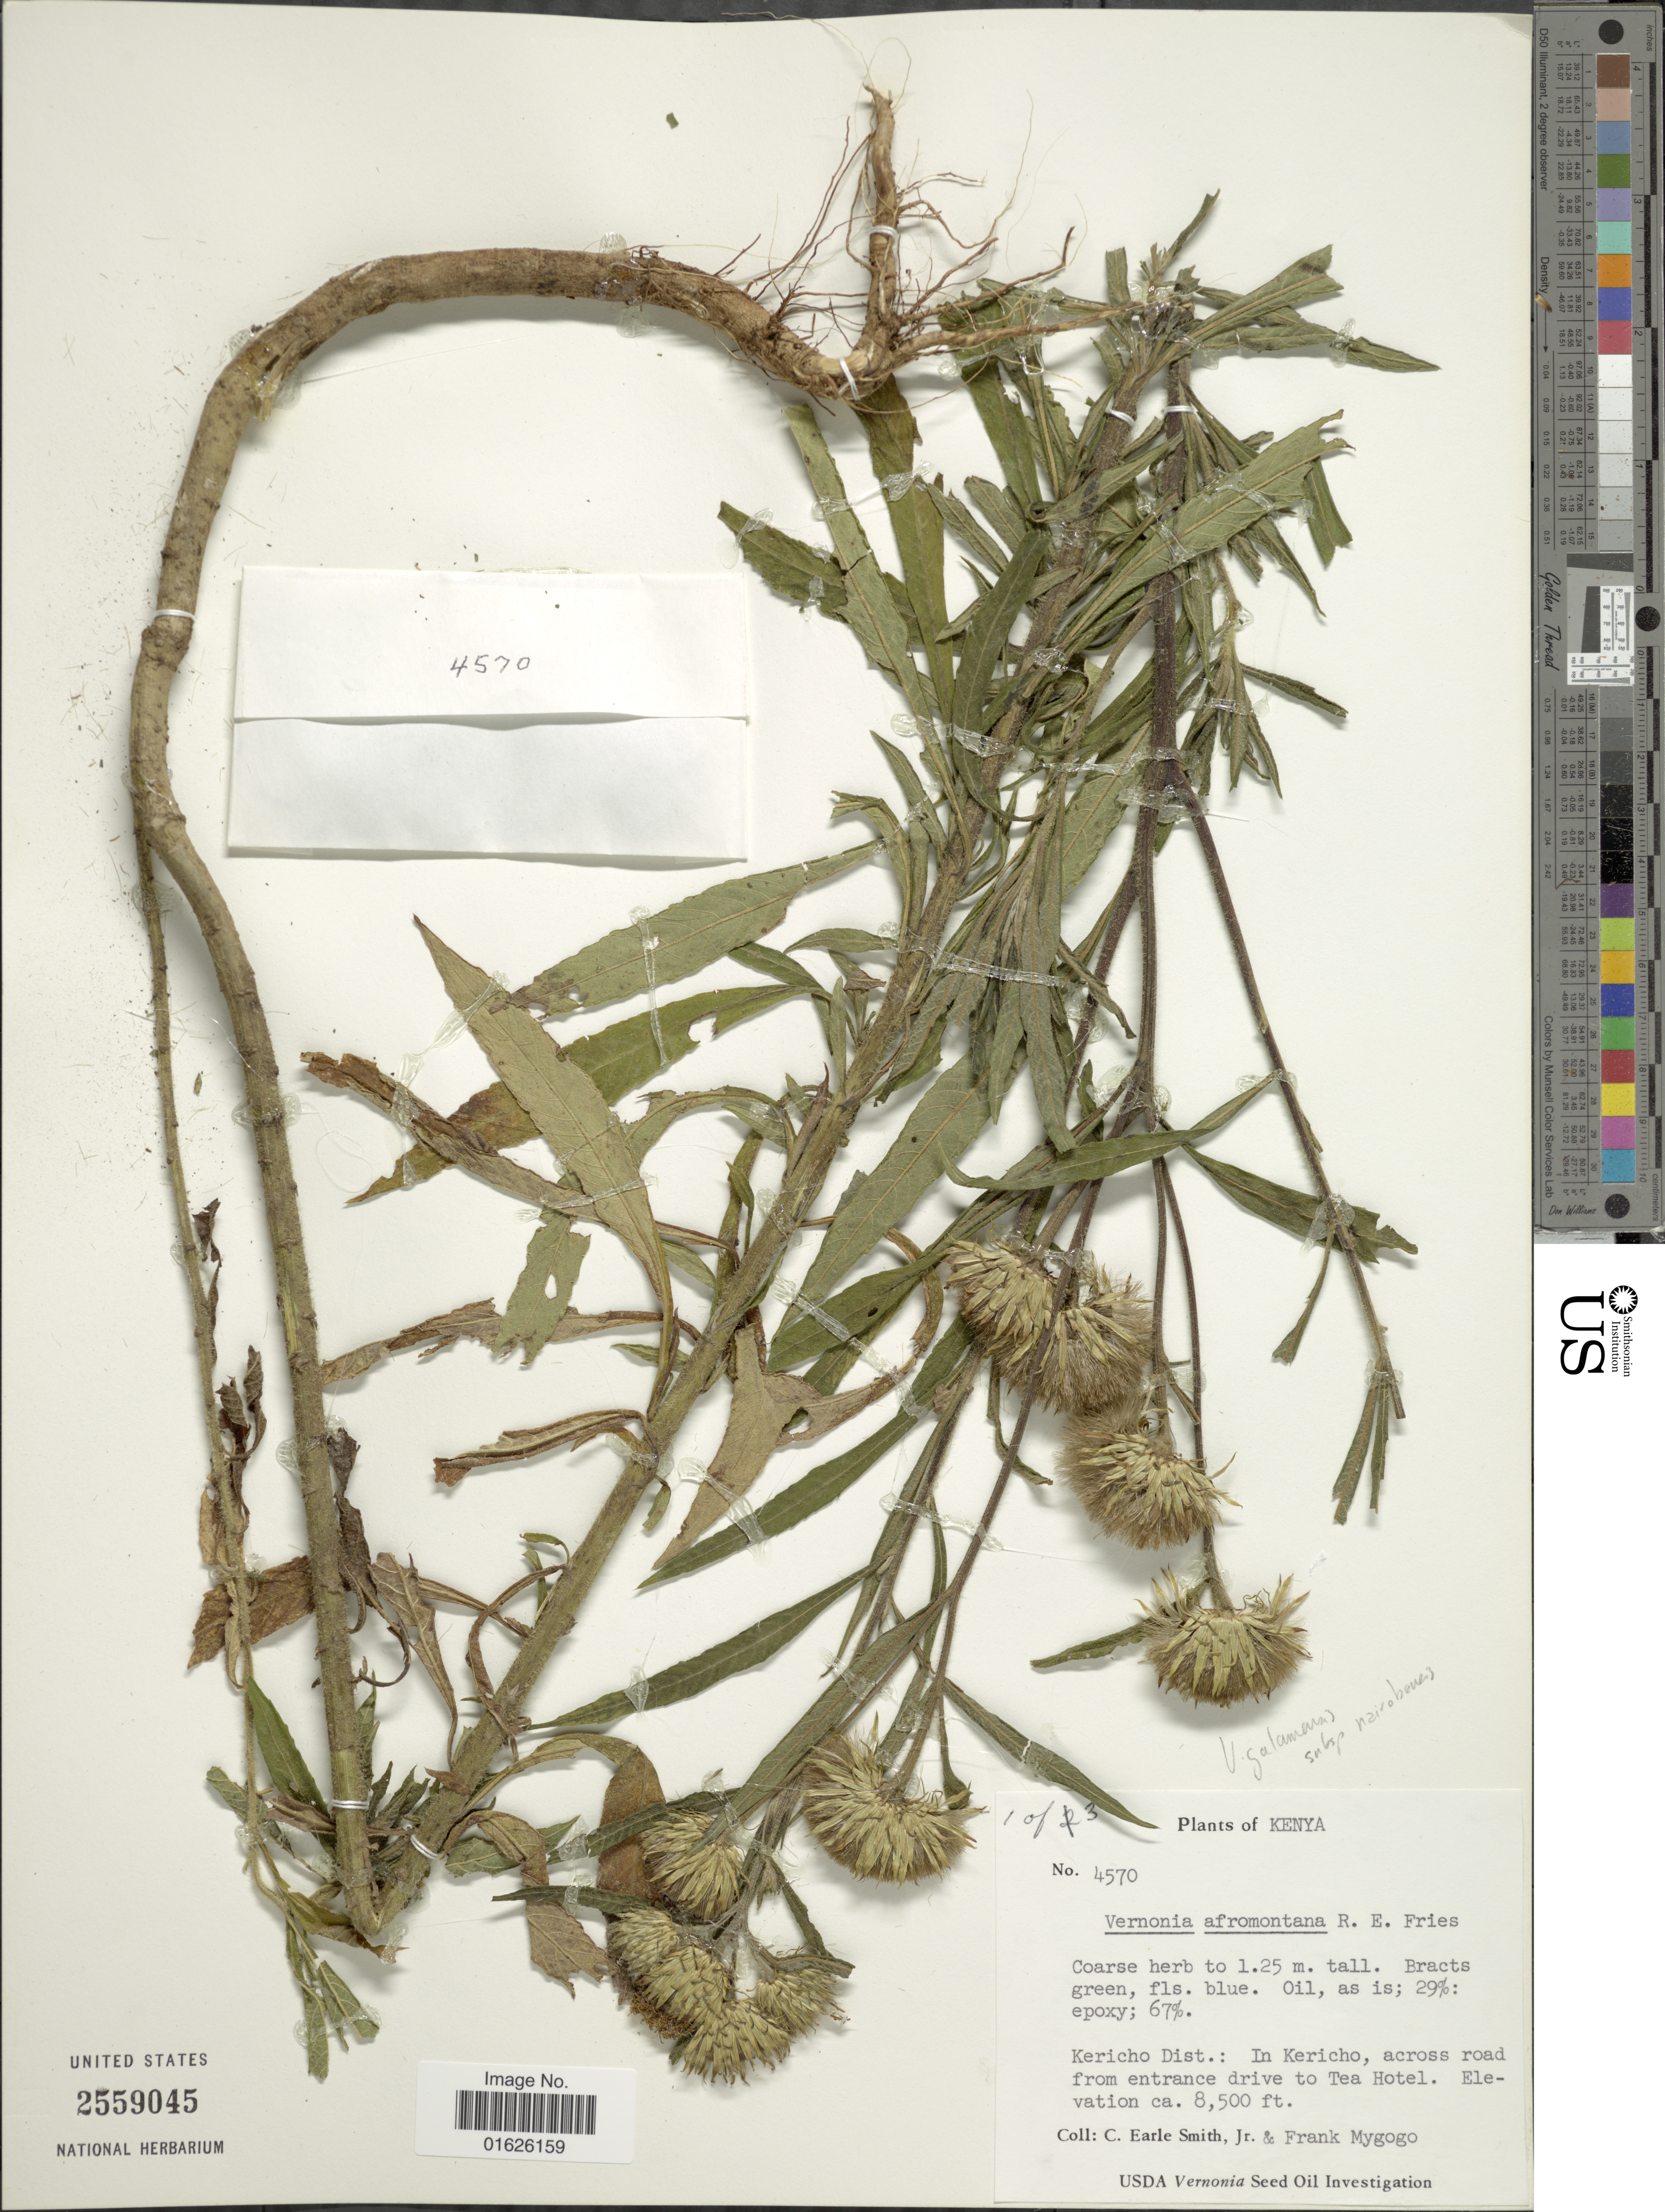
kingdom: Plantae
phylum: Tracheophyta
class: Magnoliopsida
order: Asterales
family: Asteraceae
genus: Centrapalus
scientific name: Centrapalus pauciflorus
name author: (Willd.) H. Rob.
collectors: C. E. Smith Jr. & F. Mygogo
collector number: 4570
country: Kenya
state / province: Kericho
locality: Kericho Dist.: In Kericho across road from entrance drive to Tea Hotel.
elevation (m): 2591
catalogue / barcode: US 2559045